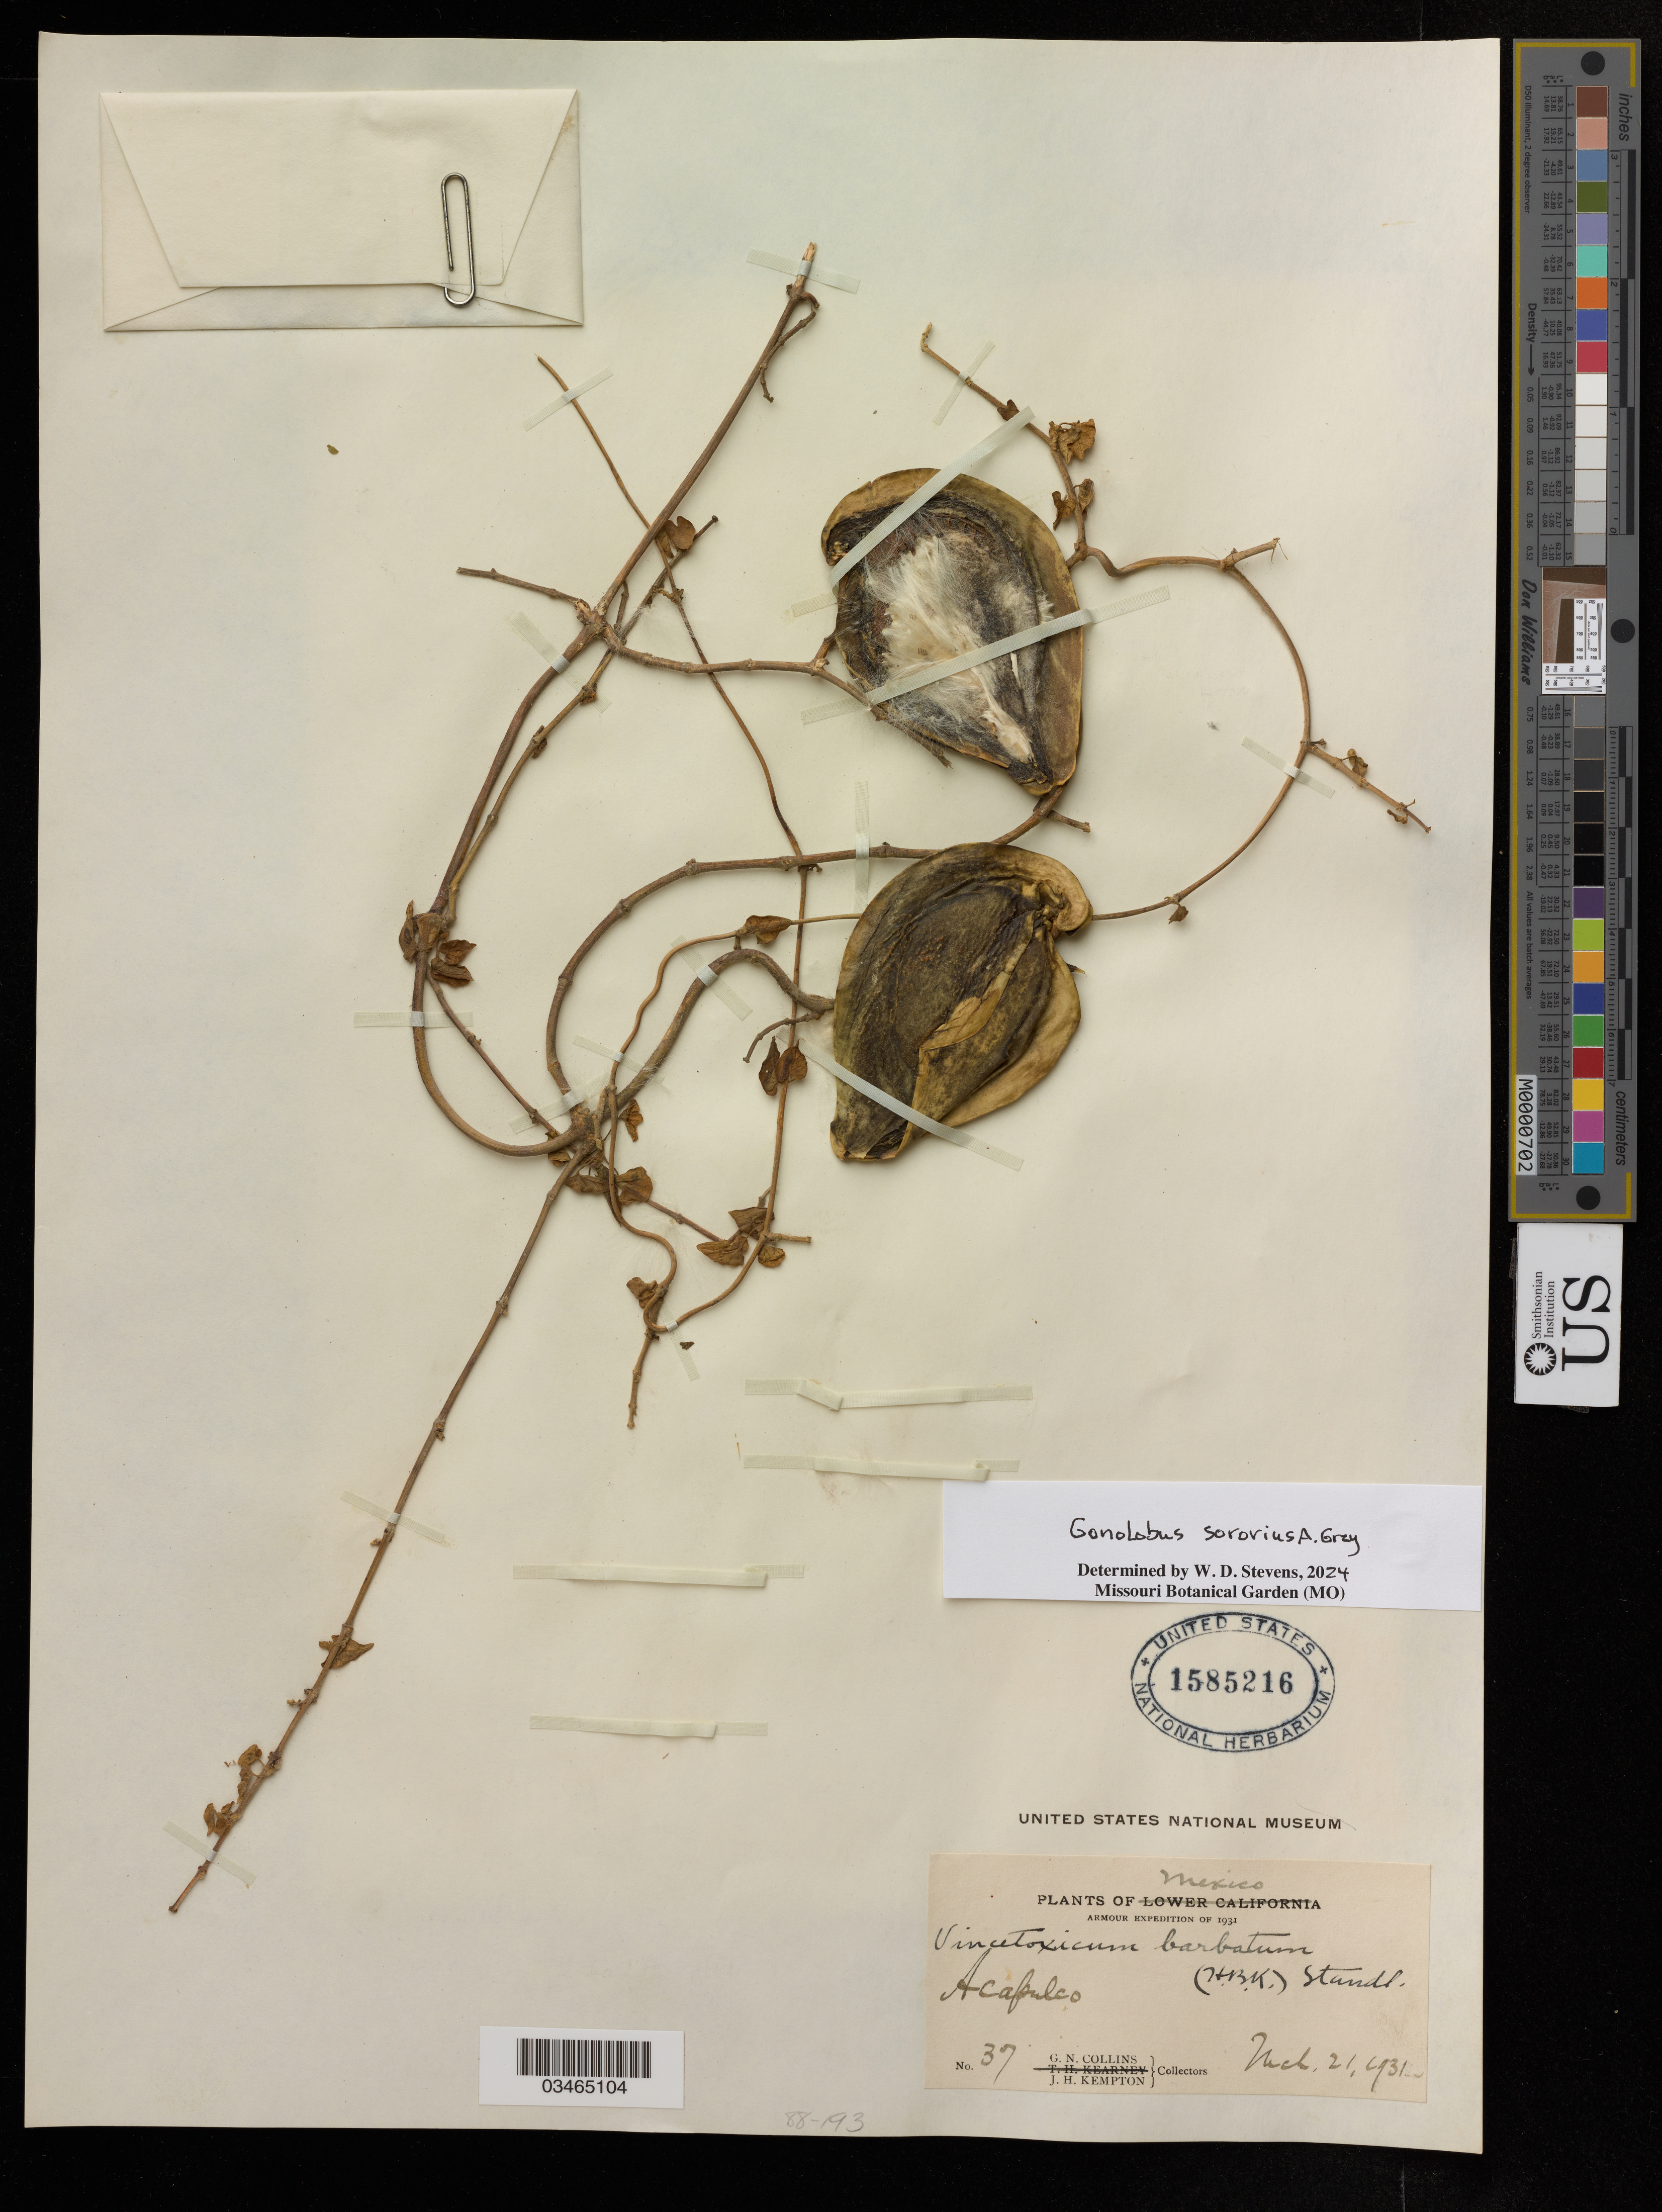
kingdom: Plantae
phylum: Tracheophyta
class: Magnoliopsida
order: Gentianales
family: Apocynaceae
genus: Gonolobus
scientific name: Gonolobus sororius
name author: A. Gray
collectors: G. N. Collins & J. H. Kempton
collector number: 37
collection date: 1931-03-21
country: Mexico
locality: Acapulco.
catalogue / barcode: US 1585216